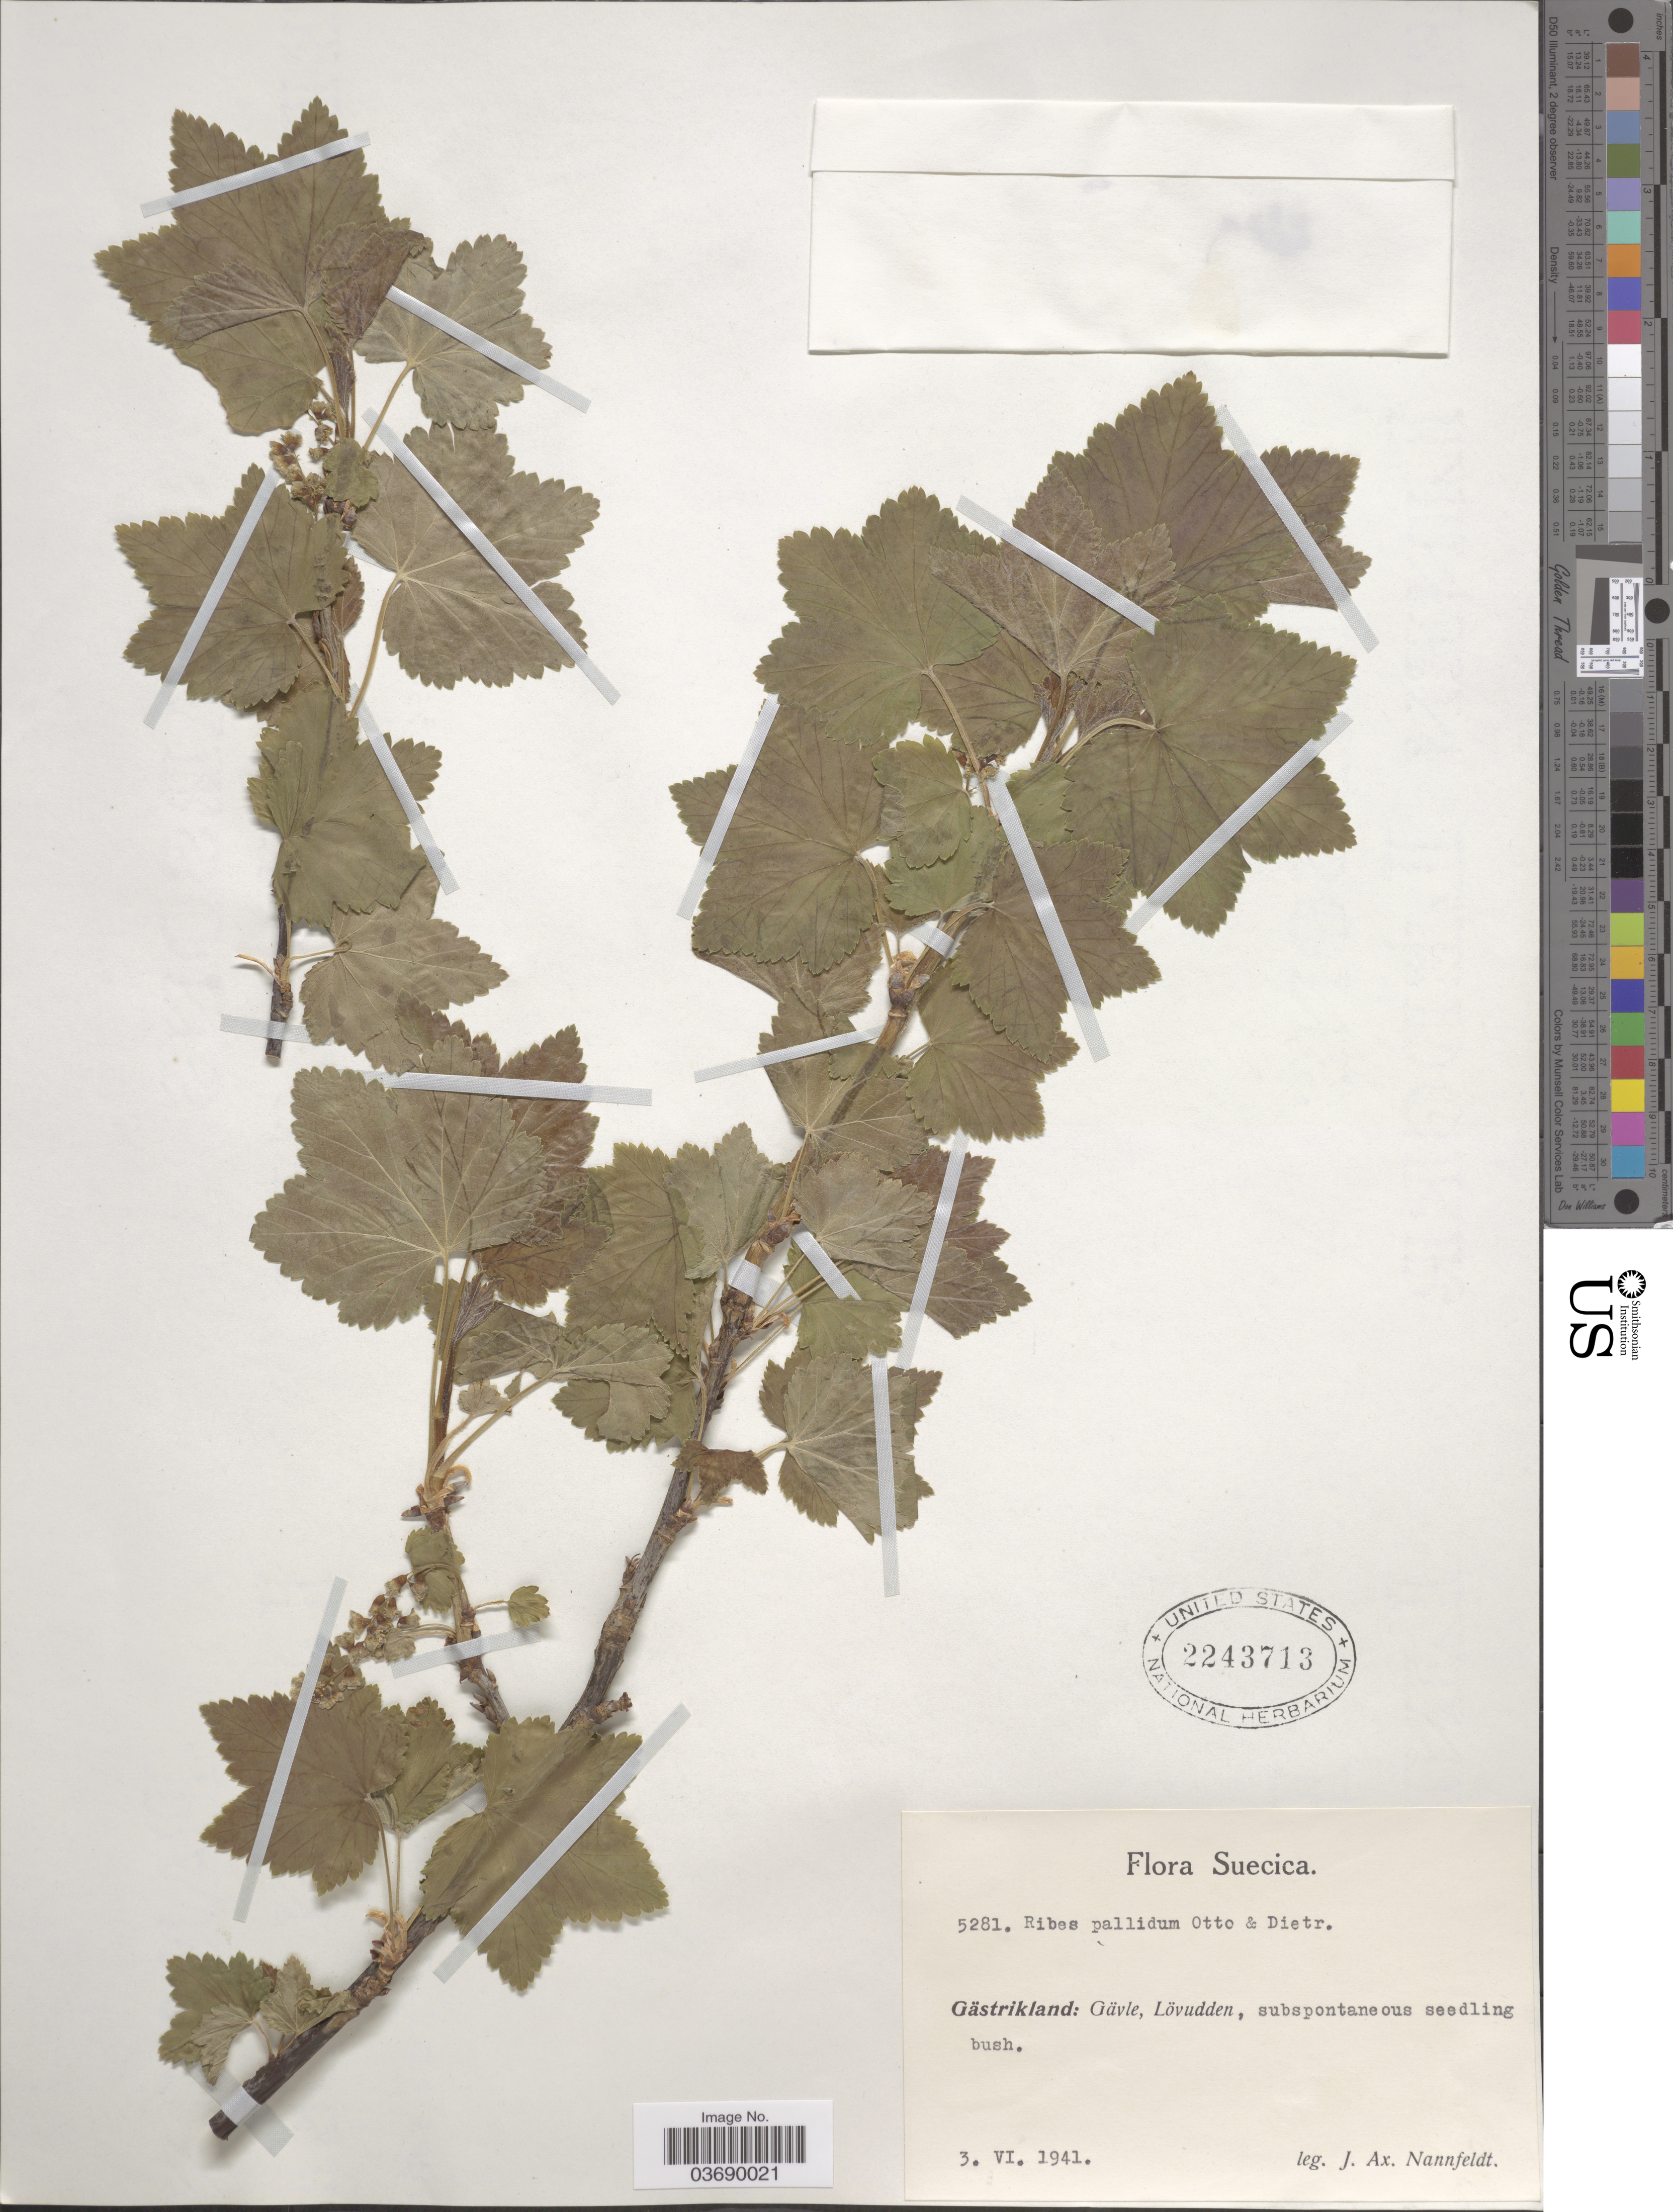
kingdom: Plantae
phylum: Tracheophyta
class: Magnoliopsida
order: Saxifragales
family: Grossulariaceae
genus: Ribes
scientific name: Ribes pallidum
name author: Otto & A. Dietr.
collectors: J. Nannfeldt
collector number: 5281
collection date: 1941-06-03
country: Sweden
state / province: Gavleborg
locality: Suecica. Gästrikland: Gävle, Lövudden.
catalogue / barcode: US 2243713